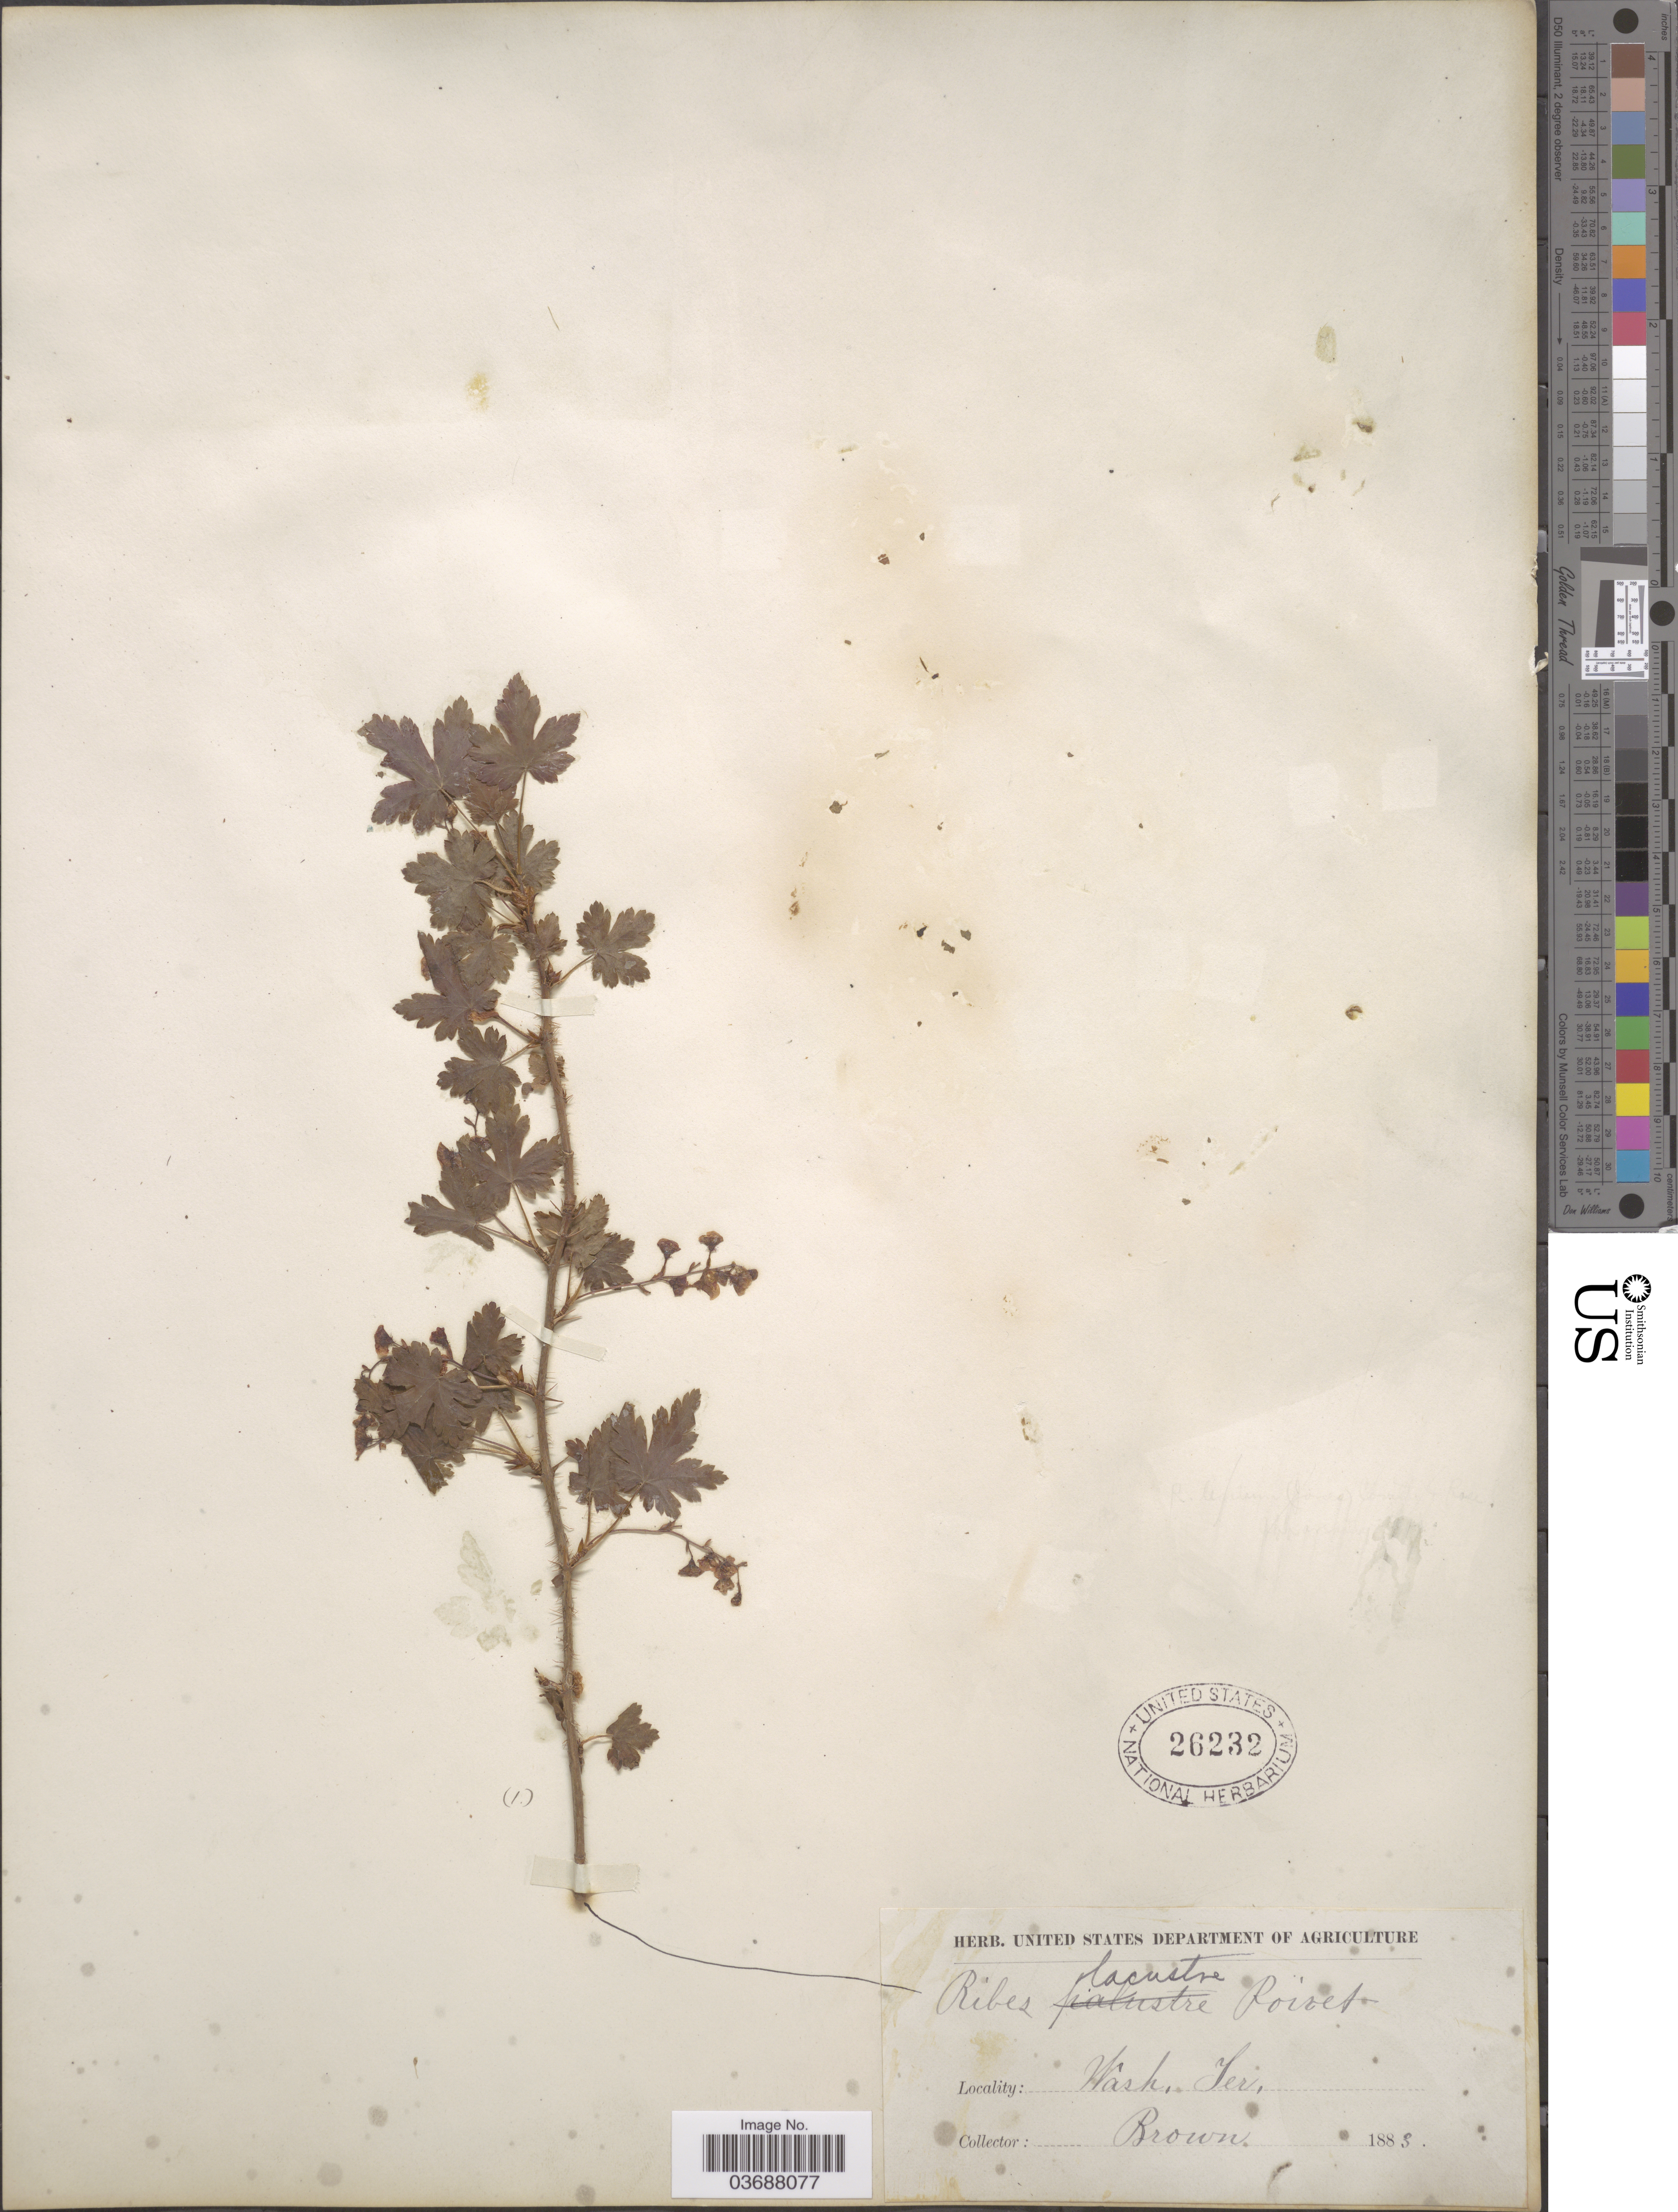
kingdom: Plantae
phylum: Tracheophyta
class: Magnoliopsida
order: Saxifragales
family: Grossulariaceae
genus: Ribes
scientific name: Ribes lacustre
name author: (Pers.) Poir.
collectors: -- Brown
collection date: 1883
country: United States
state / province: Washington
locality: Wash. Ter.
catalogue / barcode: US 26232